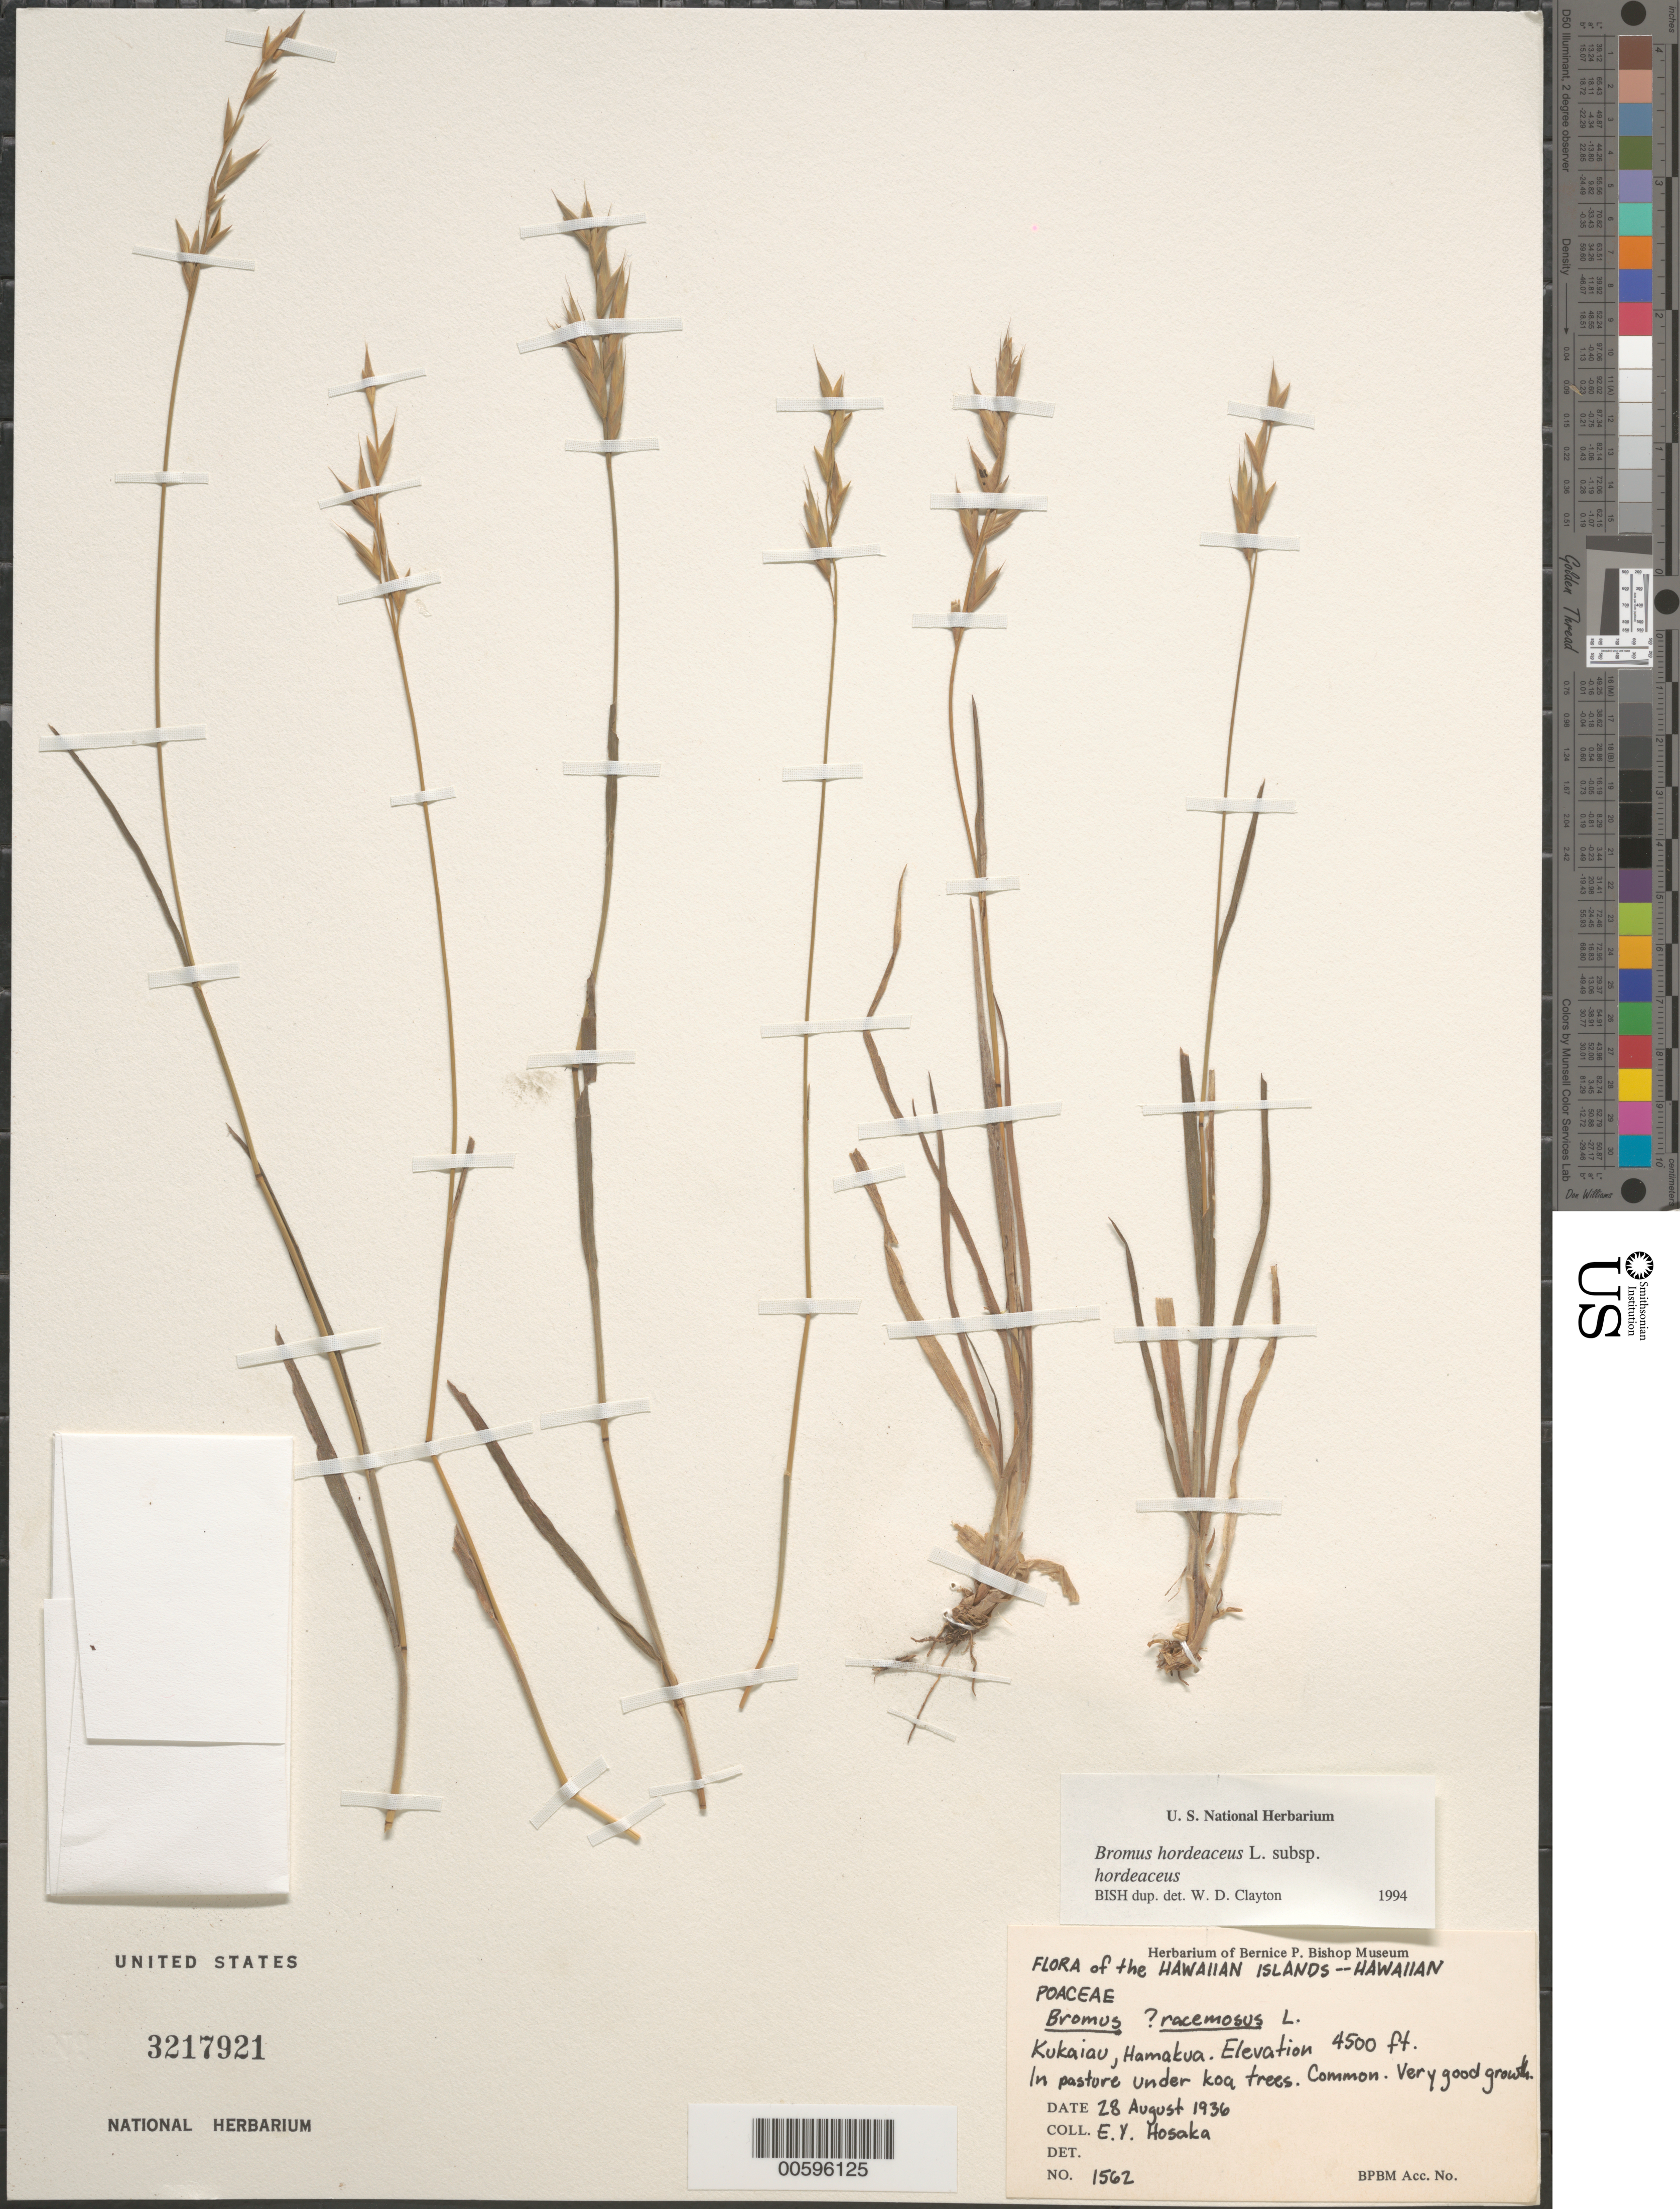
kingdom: Plantae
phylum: Tracheophyta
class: Liliopsida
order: Poales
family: Poaceae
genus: Bromus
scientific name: Bromus carinatus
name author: Hook. & Arn.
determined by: Faccenda, K.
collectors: E. Y. Hosaka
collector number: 1562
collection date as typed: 28 Aug 1936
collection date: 1936-08-28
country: United States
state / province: Hawaii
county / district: Hawaii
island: Hawaii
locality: Kukaiau, Hamakua.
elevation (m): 1372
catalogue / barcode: US 3217921